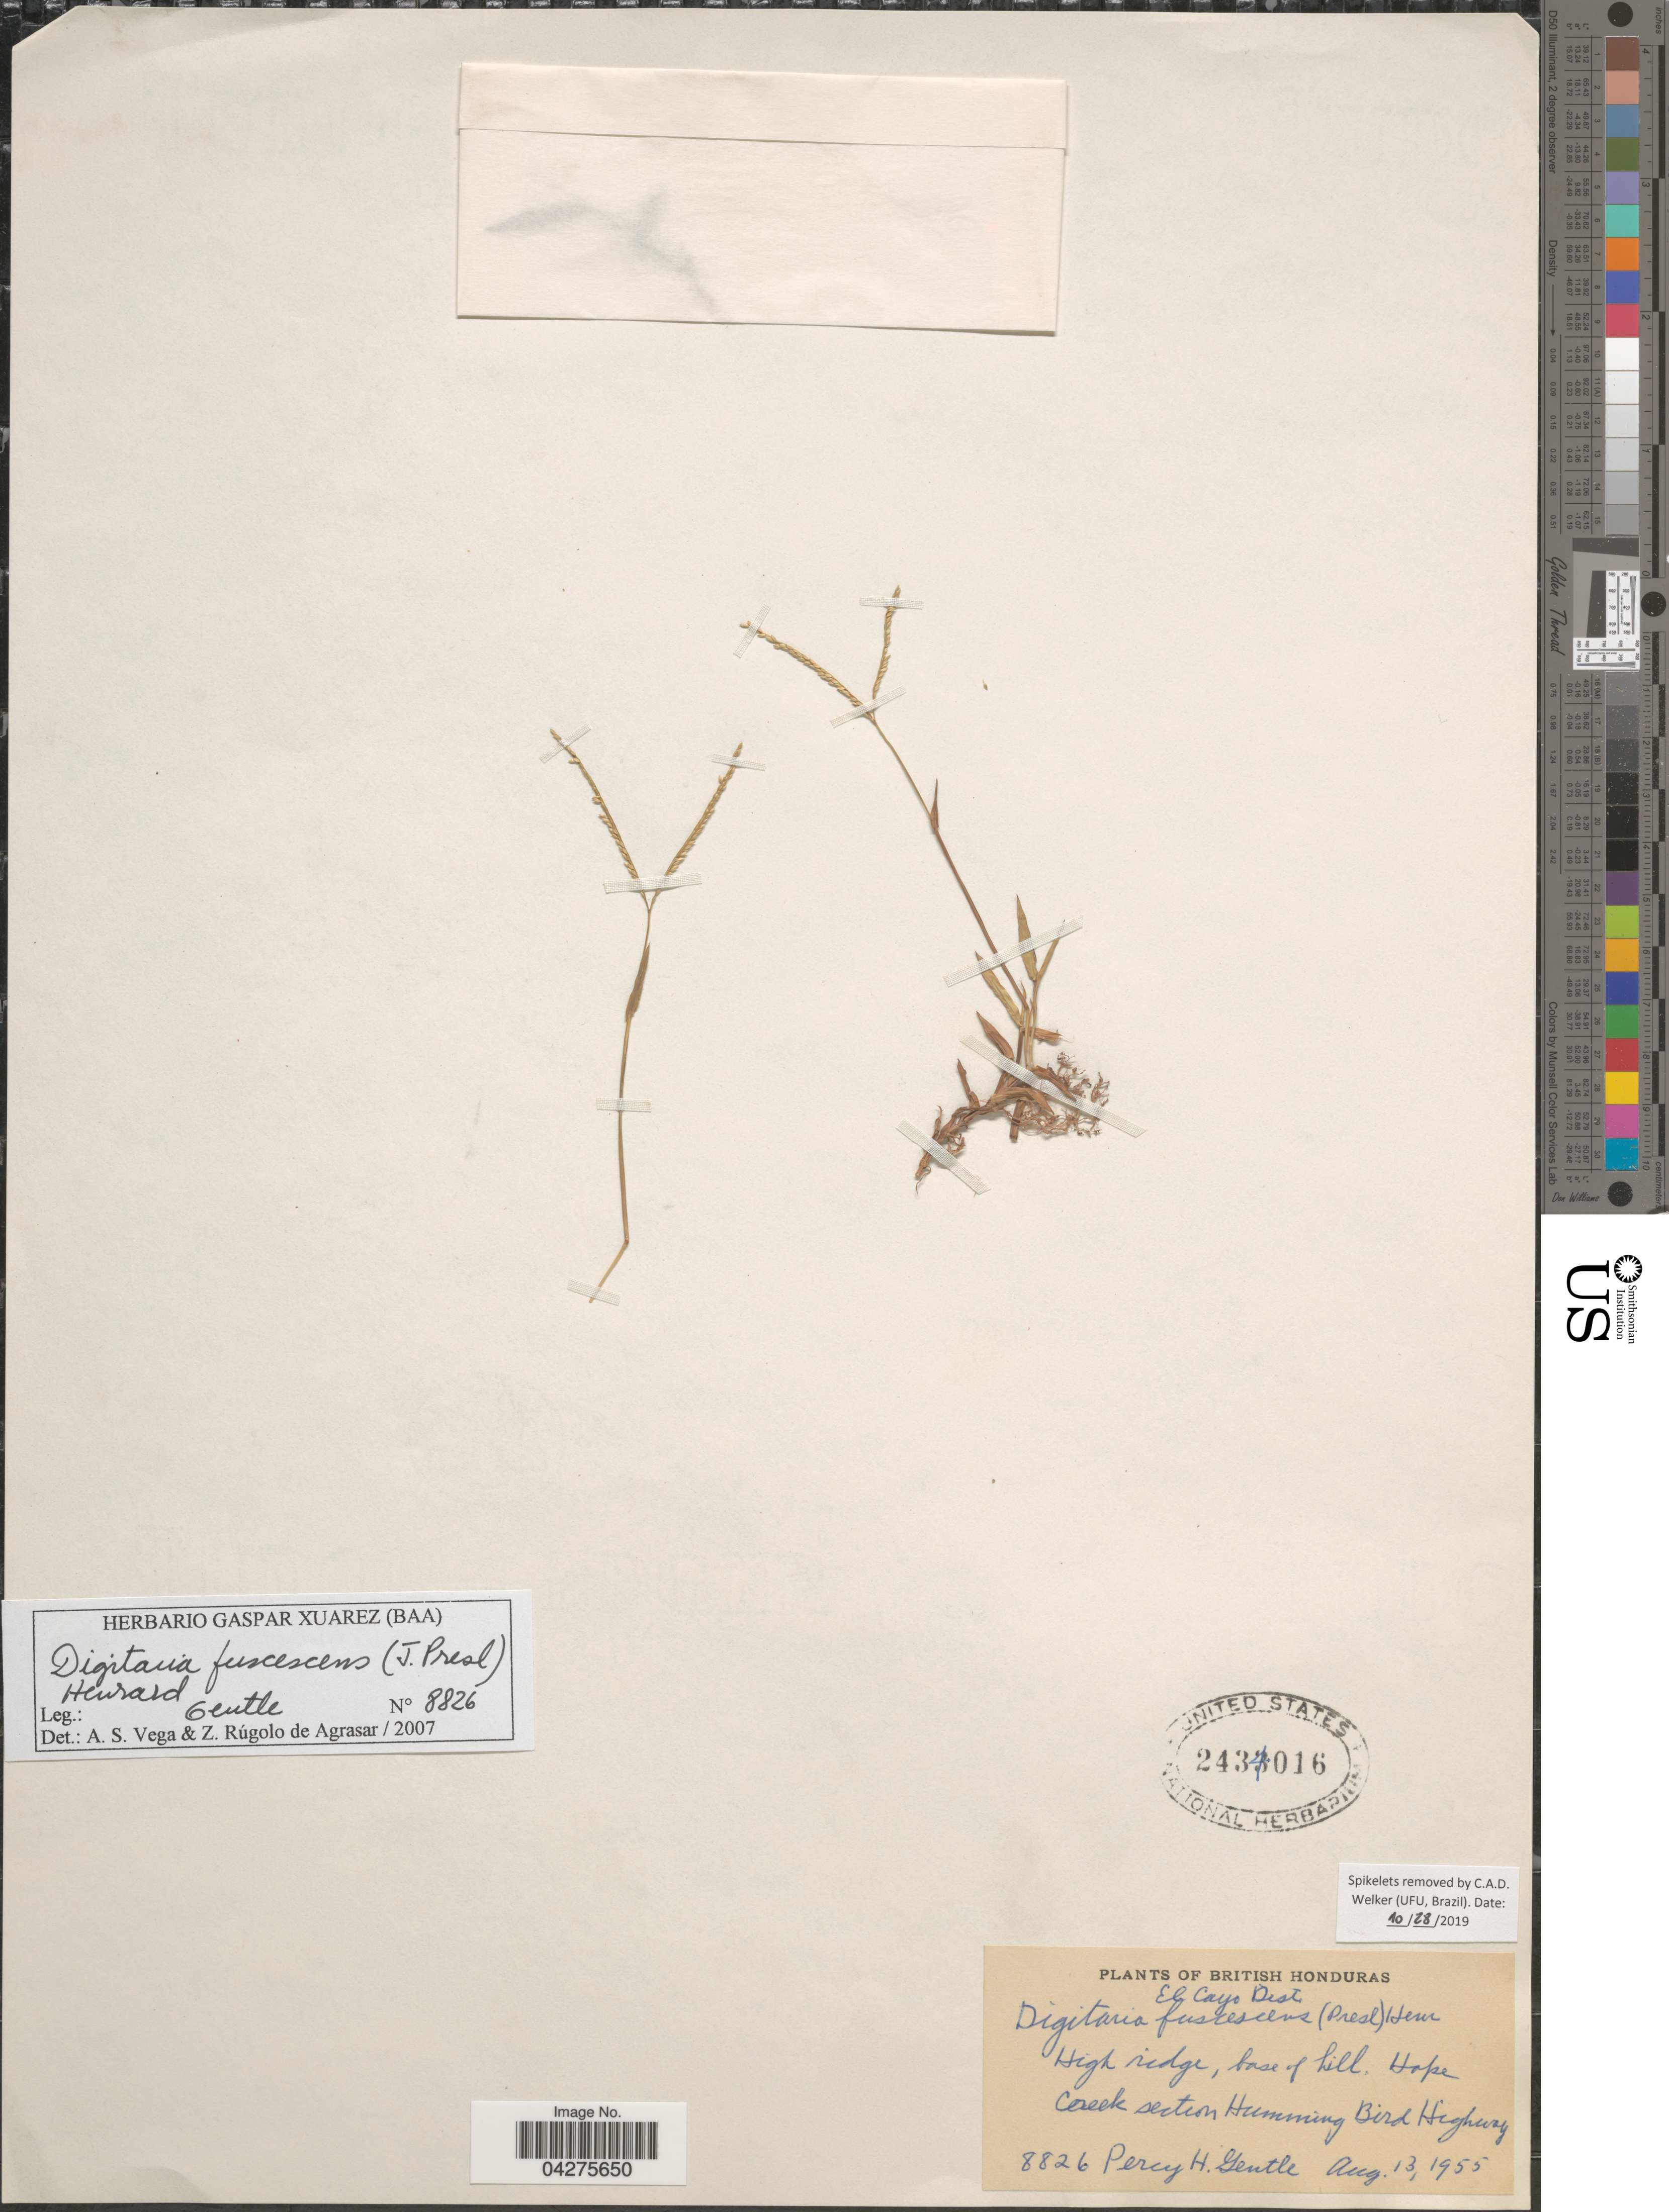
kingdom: Plantae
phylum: Tracheophyta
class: Liliopsida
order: Poales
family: Poaceae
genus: Digitaria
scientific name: Digitaria fuscescens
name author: (J. Presl) Henr.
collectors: P. H. Gentle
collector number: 8826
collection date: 1955-08-13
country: Belize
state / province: Cayo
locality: British Honduras. El Cayo Dist. High ridge, base of hill. Hope Creek section. Humming Bird Highway.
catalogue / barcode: US 2434016